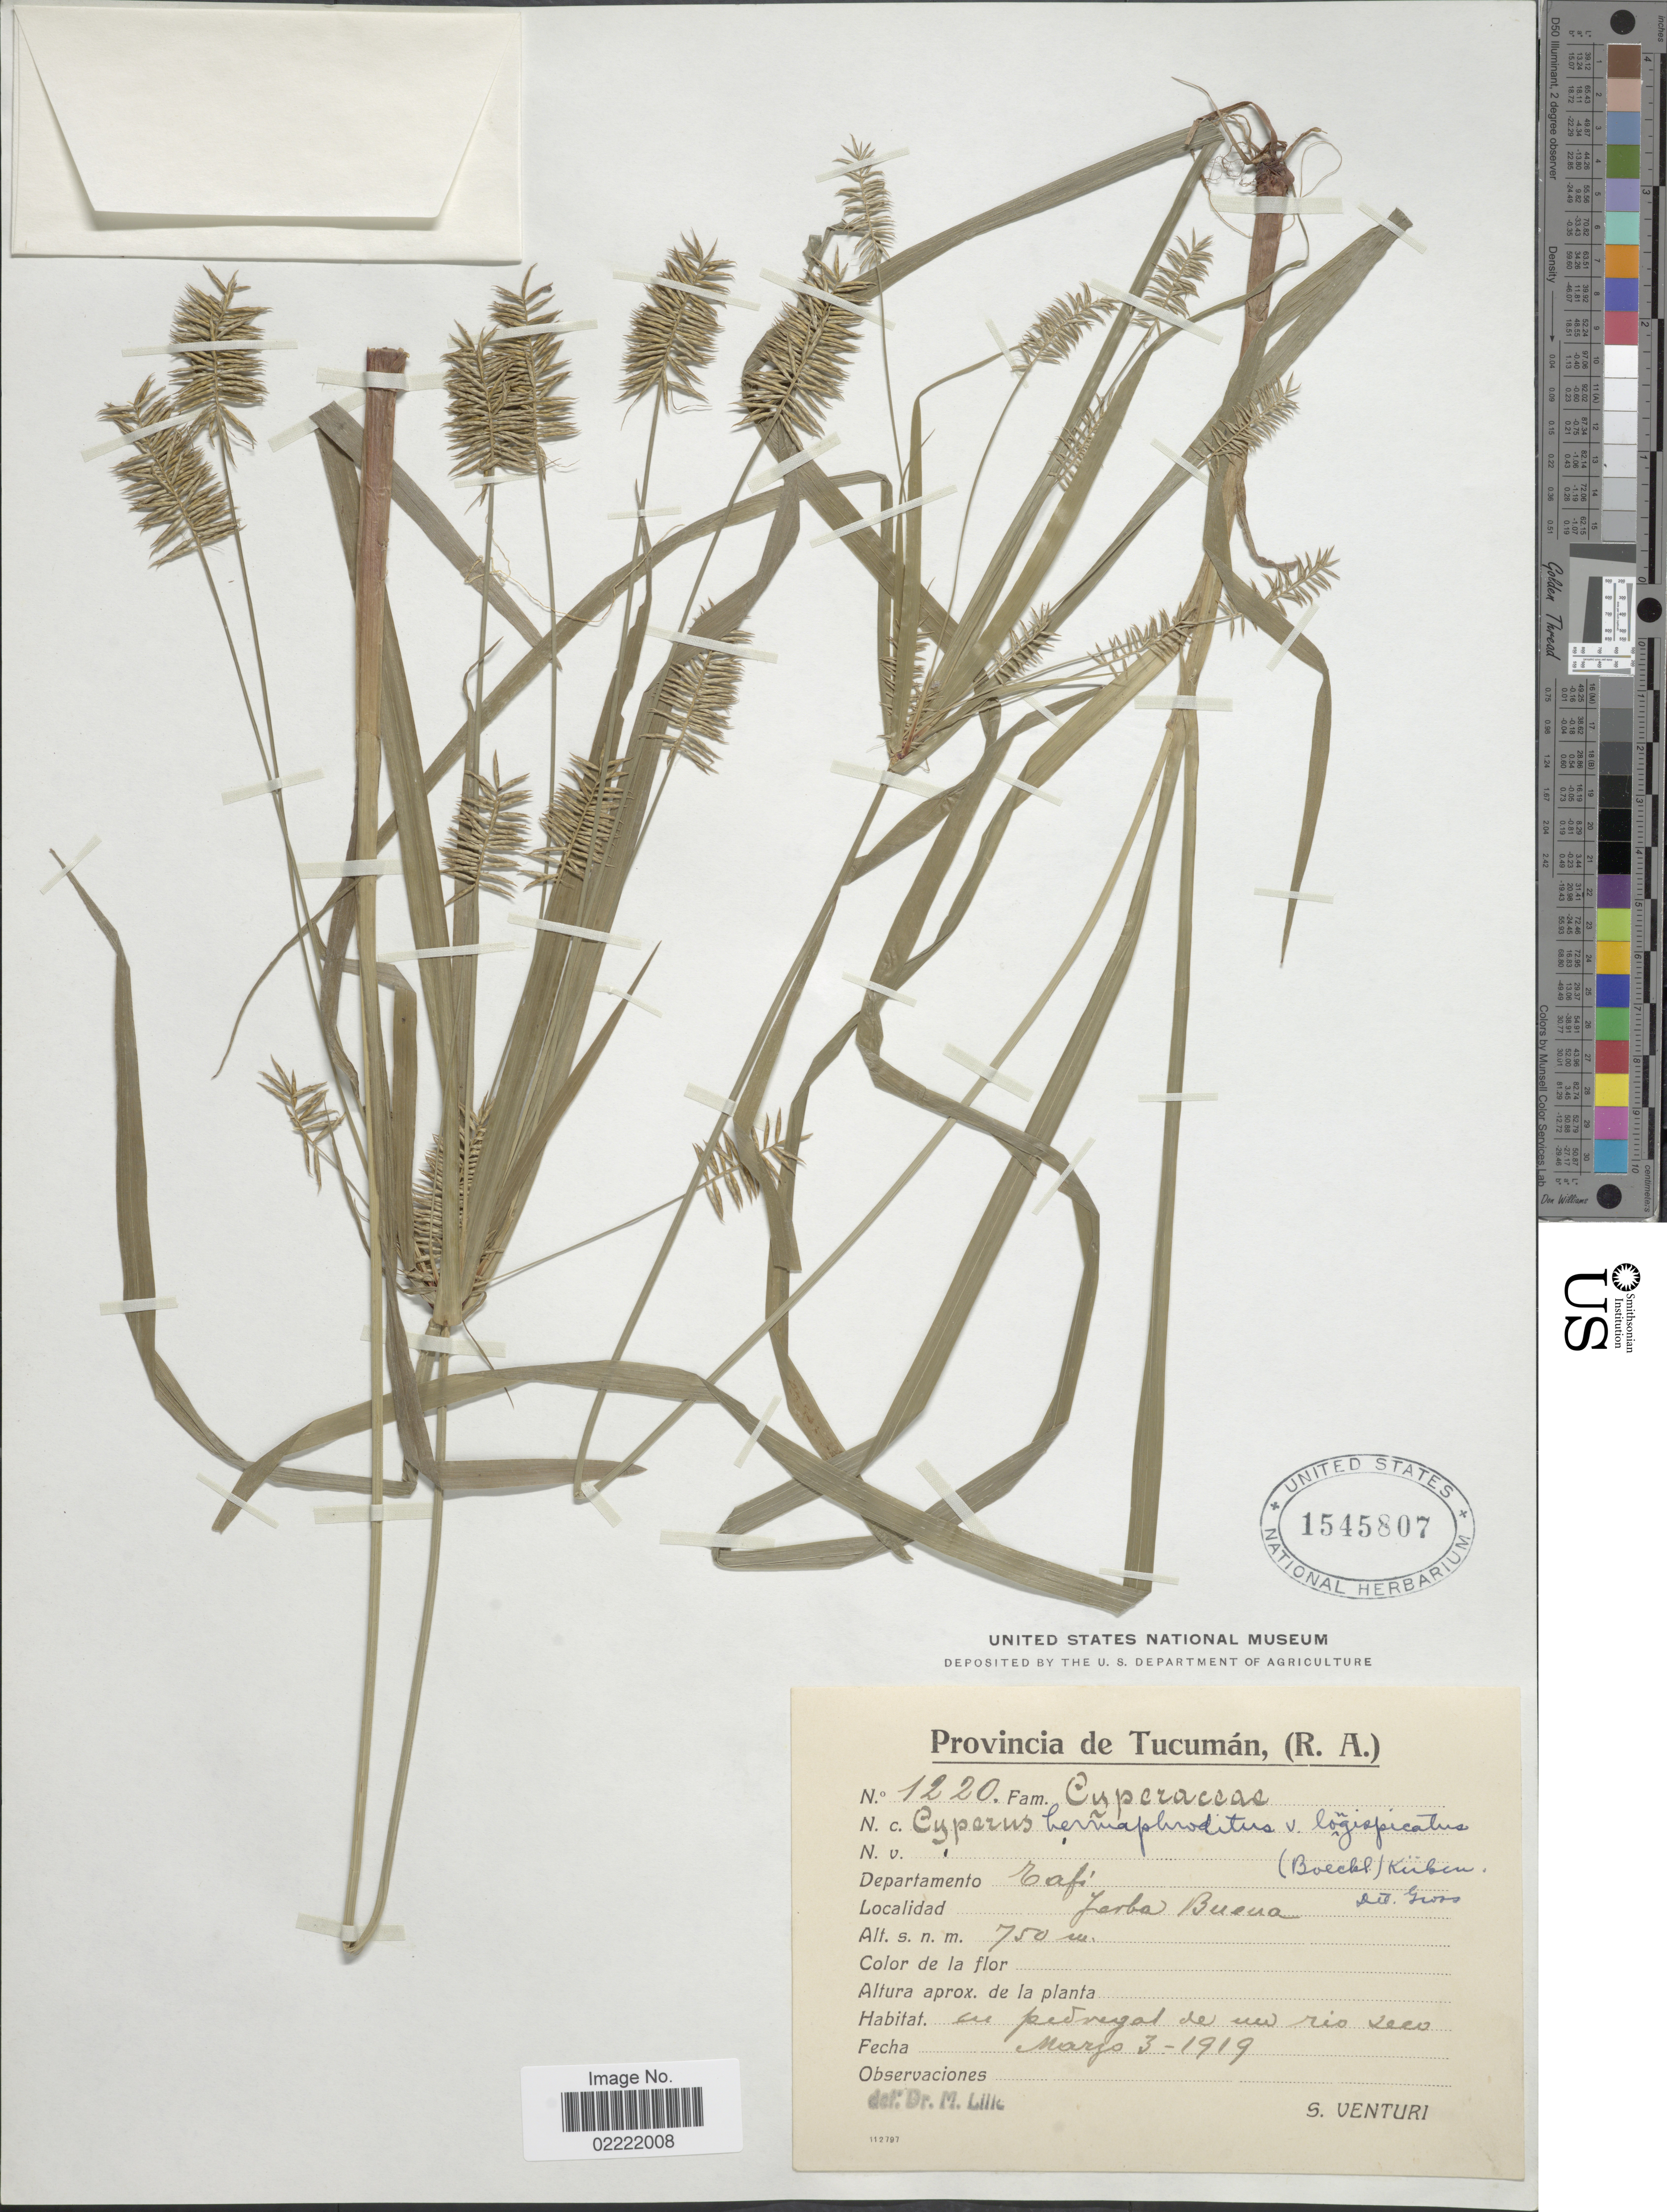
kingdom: Plantae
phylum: Tracheophyta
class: Liliopsida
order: Poales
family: Cyperaceae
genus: Cyperus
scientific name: Cyperus hermaphroditus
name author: (Jacq.) Standl.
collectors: S. Venturi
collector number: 1220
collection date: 1919-03-03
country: Argentina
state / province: Tucuman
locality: (R.A.) Departamento Tafi, Yerba Buena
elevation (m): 750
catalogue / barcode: US 1545807